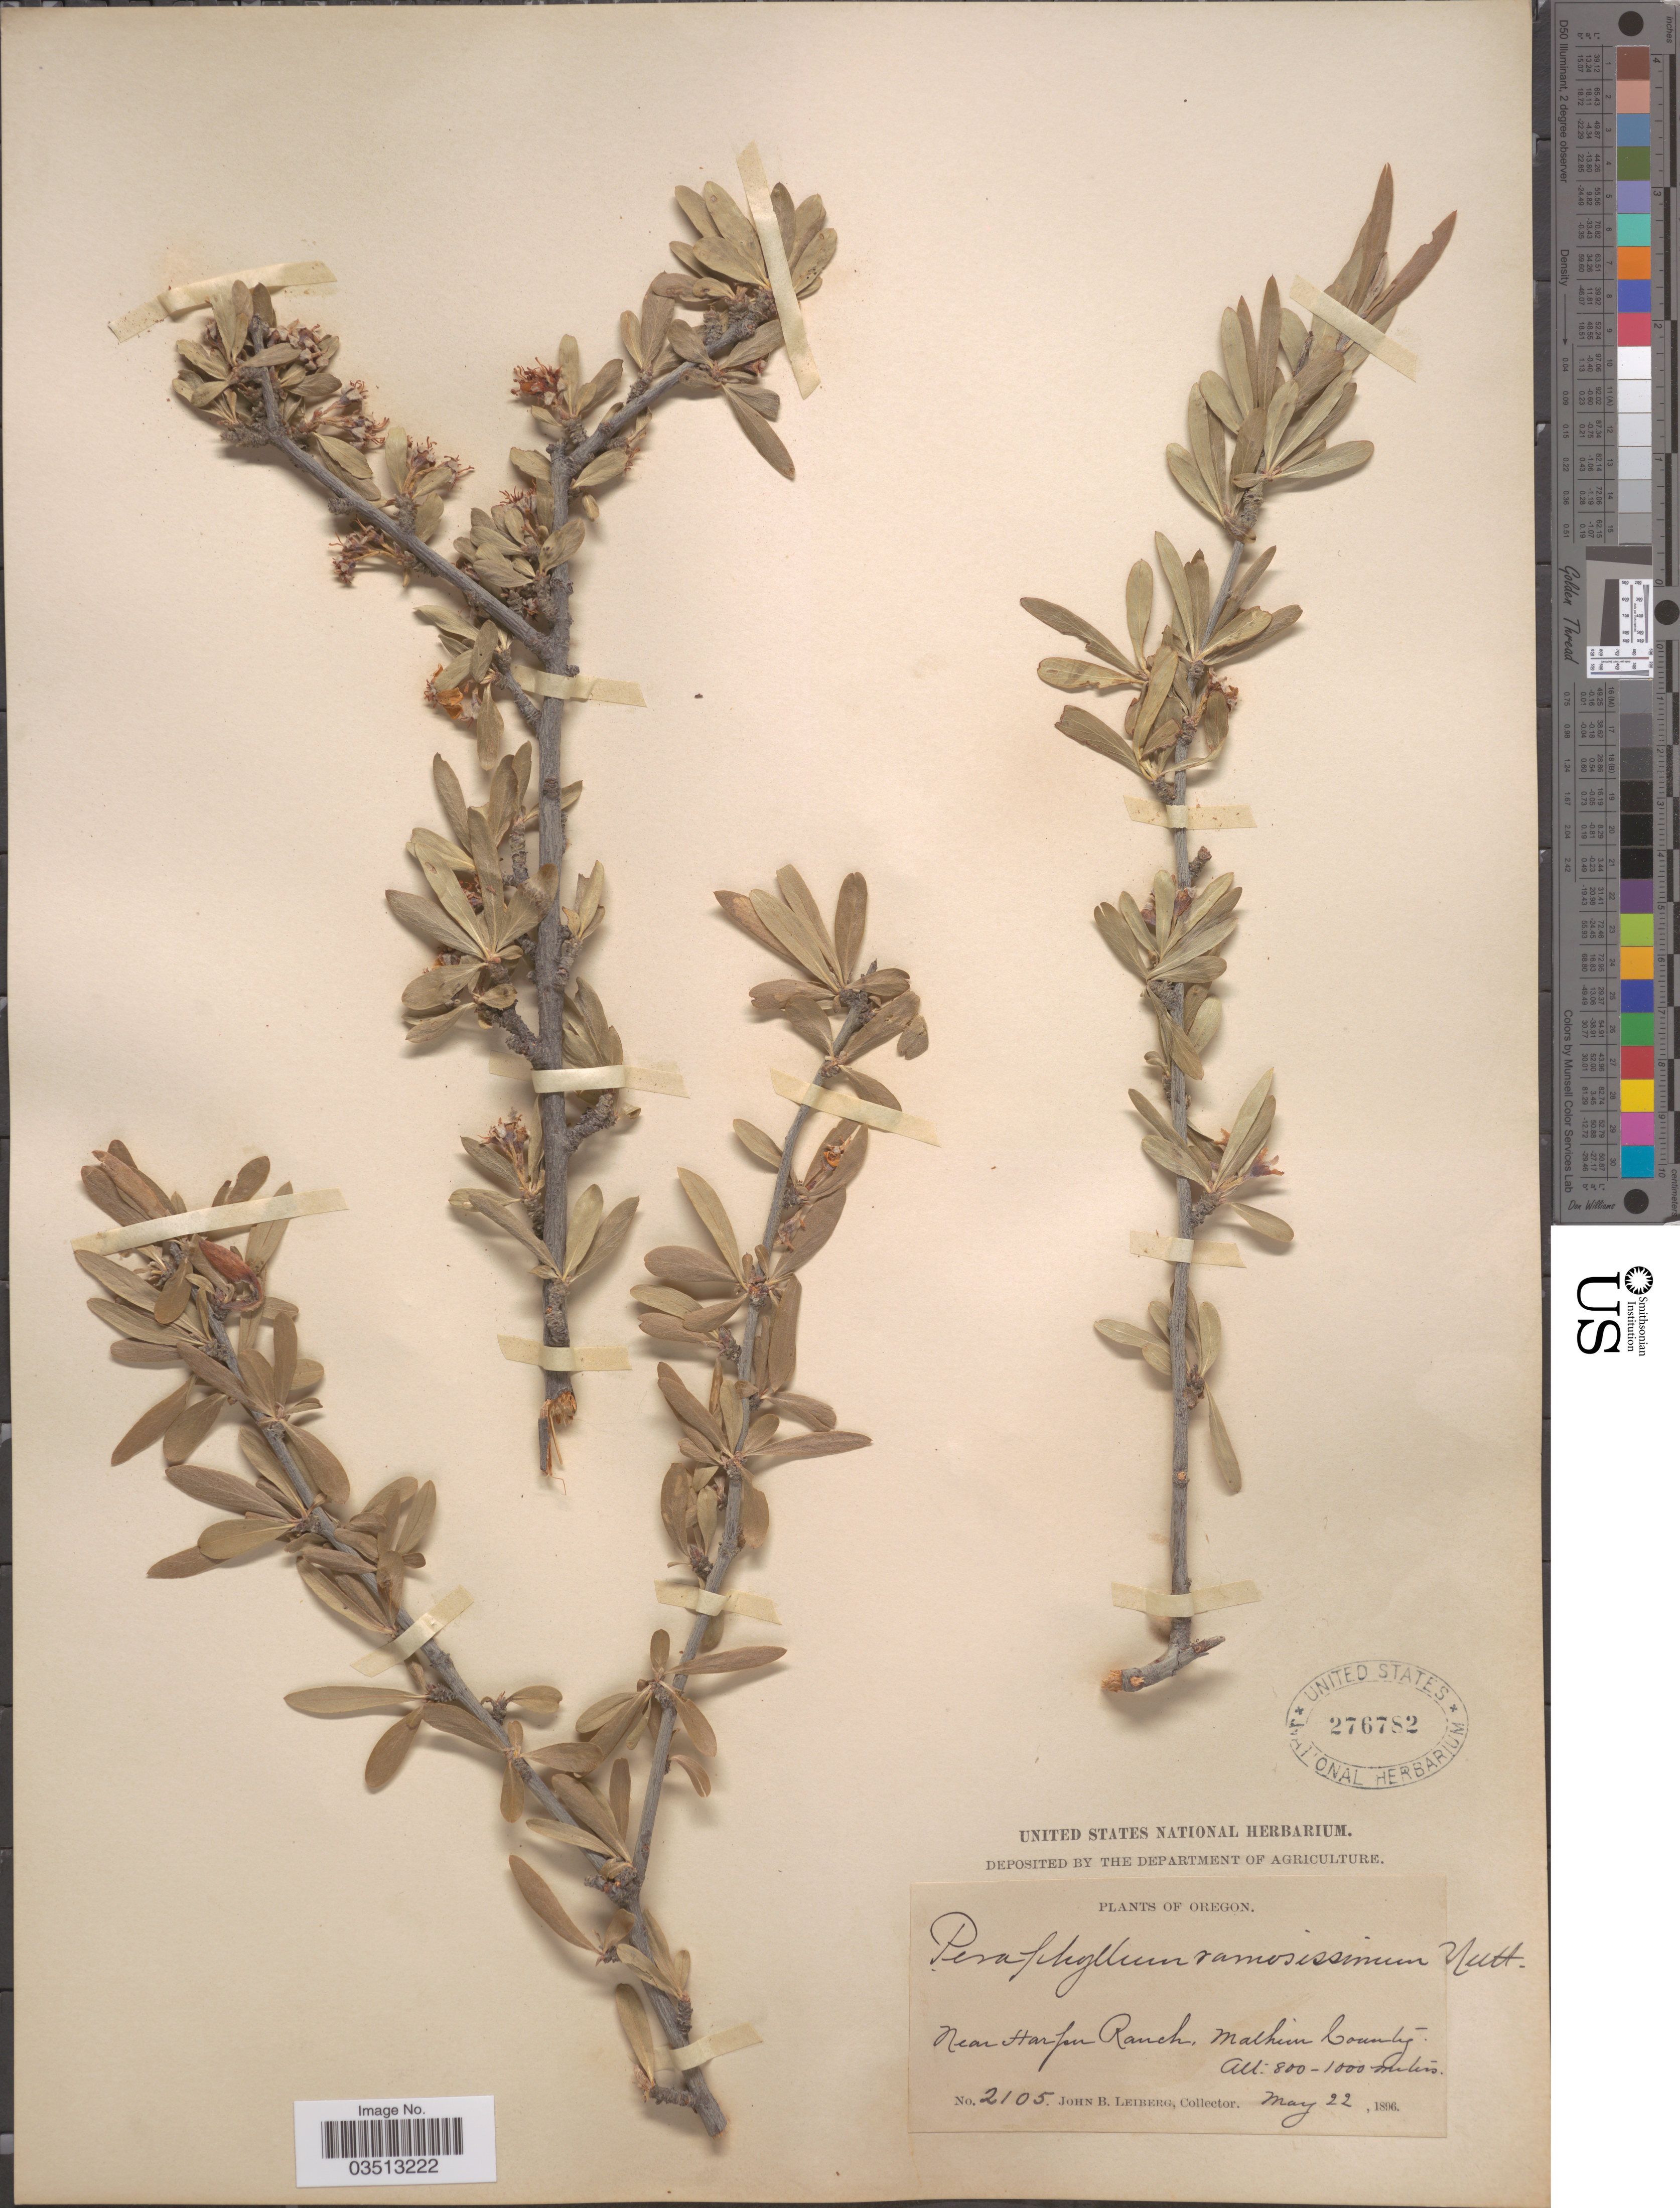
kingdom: Plantae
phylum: Tracheophyta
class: Magnoliopsida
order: Rosales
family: Rosaceae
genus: Peraphyllum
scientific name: Peraphyllum ramosissimum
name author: Nutt.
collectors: J. B. Leiberg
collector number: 2105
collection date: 1896-05-22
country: United States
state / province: Oregon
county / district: Malheur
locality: Near Harper Ranch, Malheur County.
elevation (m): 800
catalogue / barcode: US 276782